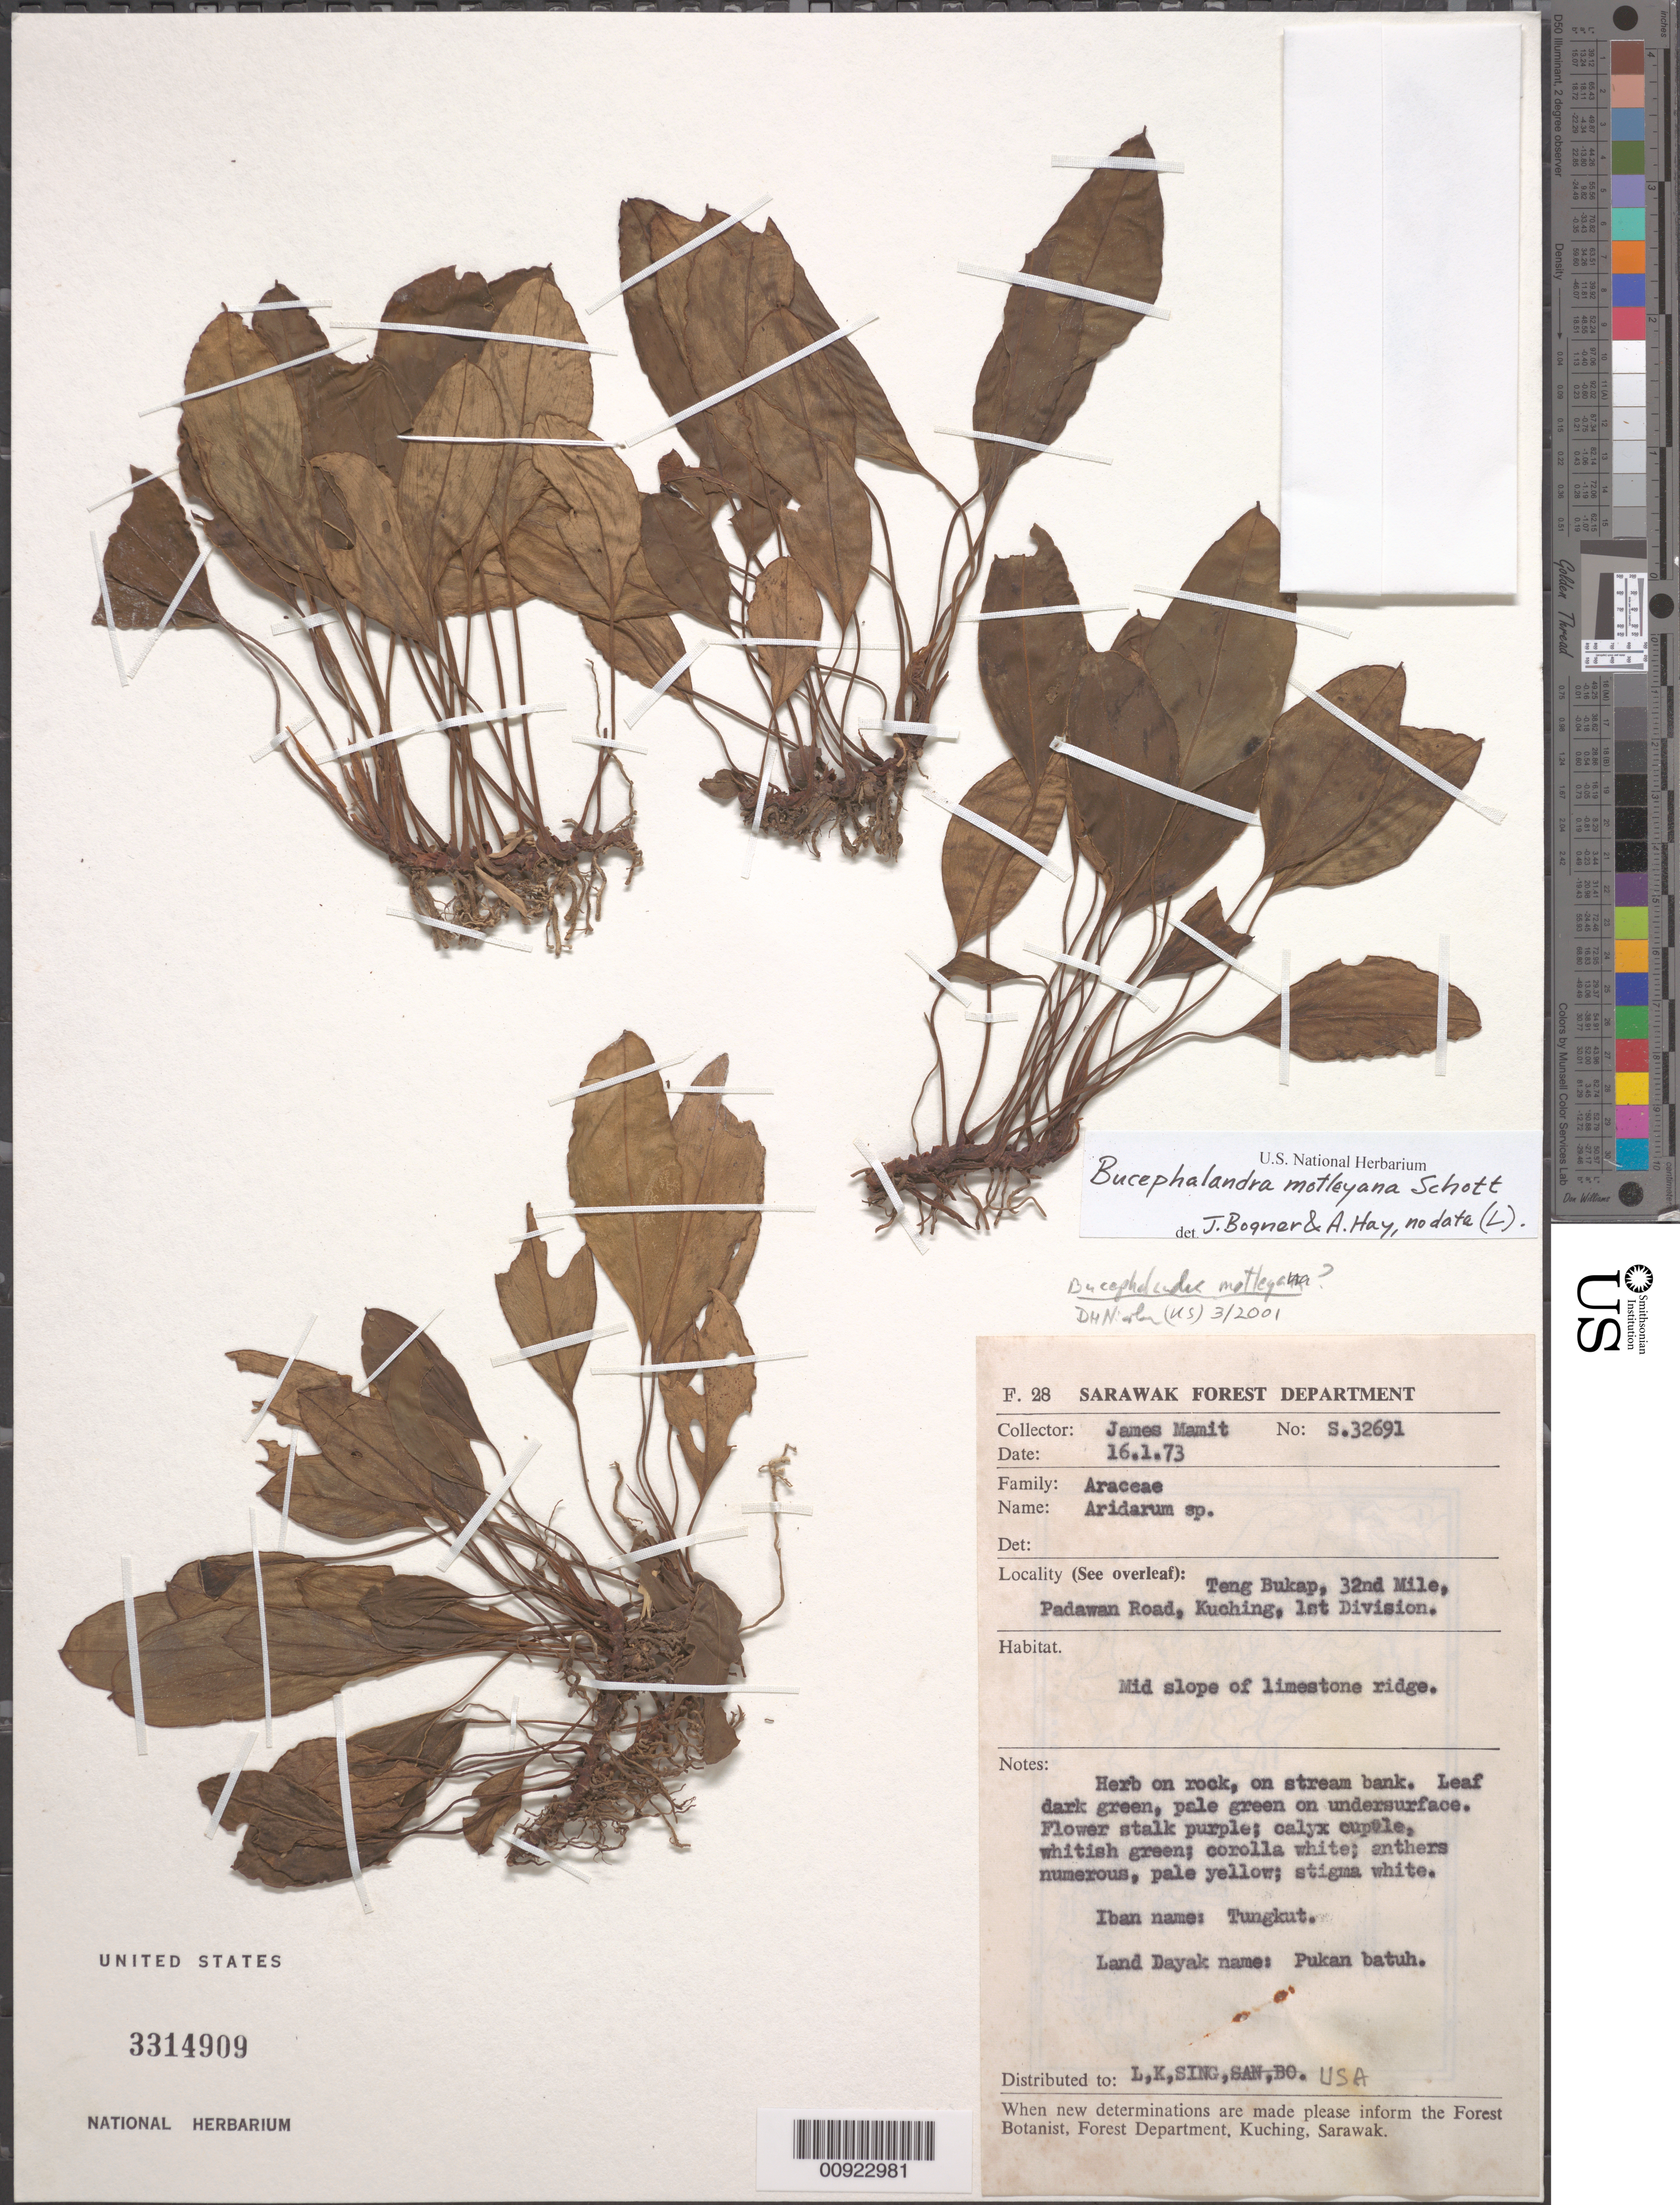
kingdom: Plantae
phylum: Tracheophyta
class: Liliopsida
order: Alismatales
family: Araceae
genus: Bucephalandra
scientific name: Bucephalandra motleyana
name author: Schott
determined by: Bogner, J.; Hay, A.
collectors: J. Mamit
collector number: S 32691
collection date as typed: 16 Jan 1973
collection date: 1973-01-16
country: Malaysia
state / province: Sarawak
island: Borneo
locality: Teng Bukap, 32nd Mile, Padawan Road, Kuching, 1st Division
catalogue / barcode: US 3314909